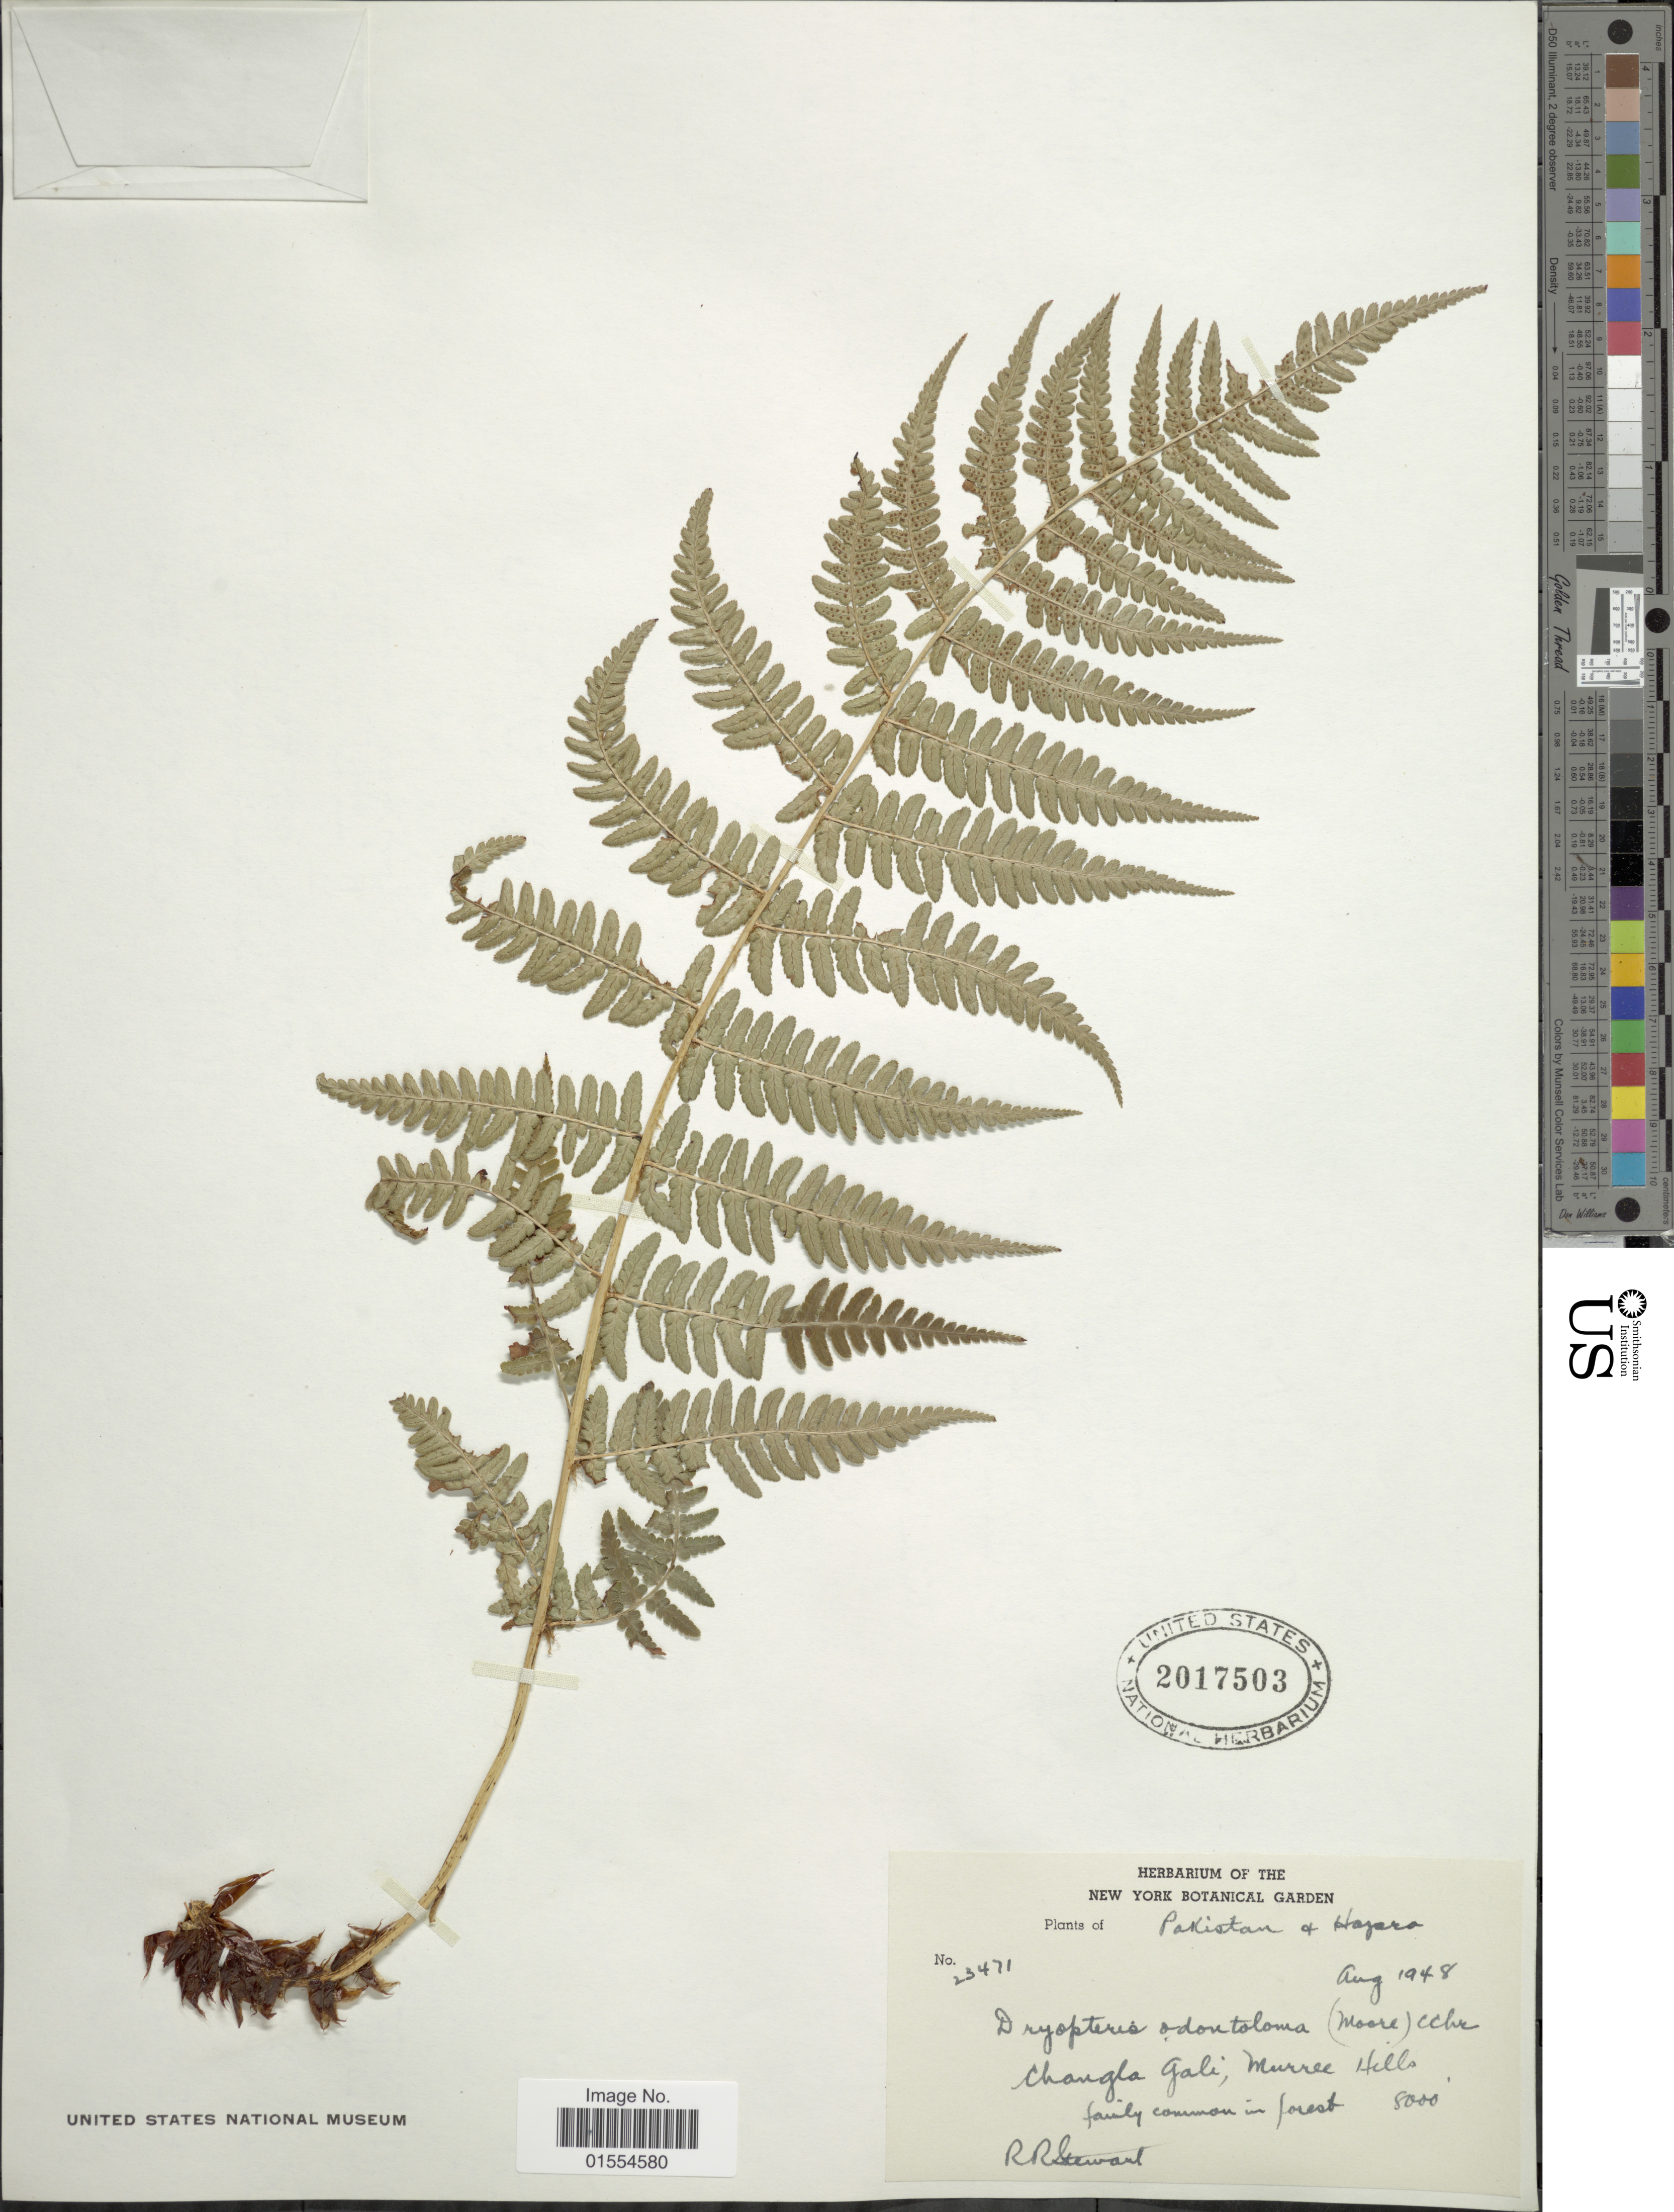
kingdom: Plantae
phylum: Tracheophyta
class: Polypodiopsida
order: Polypodiales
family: Dryopteridaceae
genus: Dryopteris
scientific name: Dryopteris odontoloma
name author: (Bedd.) C. Chr.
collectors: R. R. Stewart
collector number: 23471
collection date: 1948-08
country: Pakistan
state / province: Khyber Pakhtunkhwa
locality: Hazara, Changla Gali, Murree Hills.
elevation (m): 2438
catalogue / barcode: US 2017503